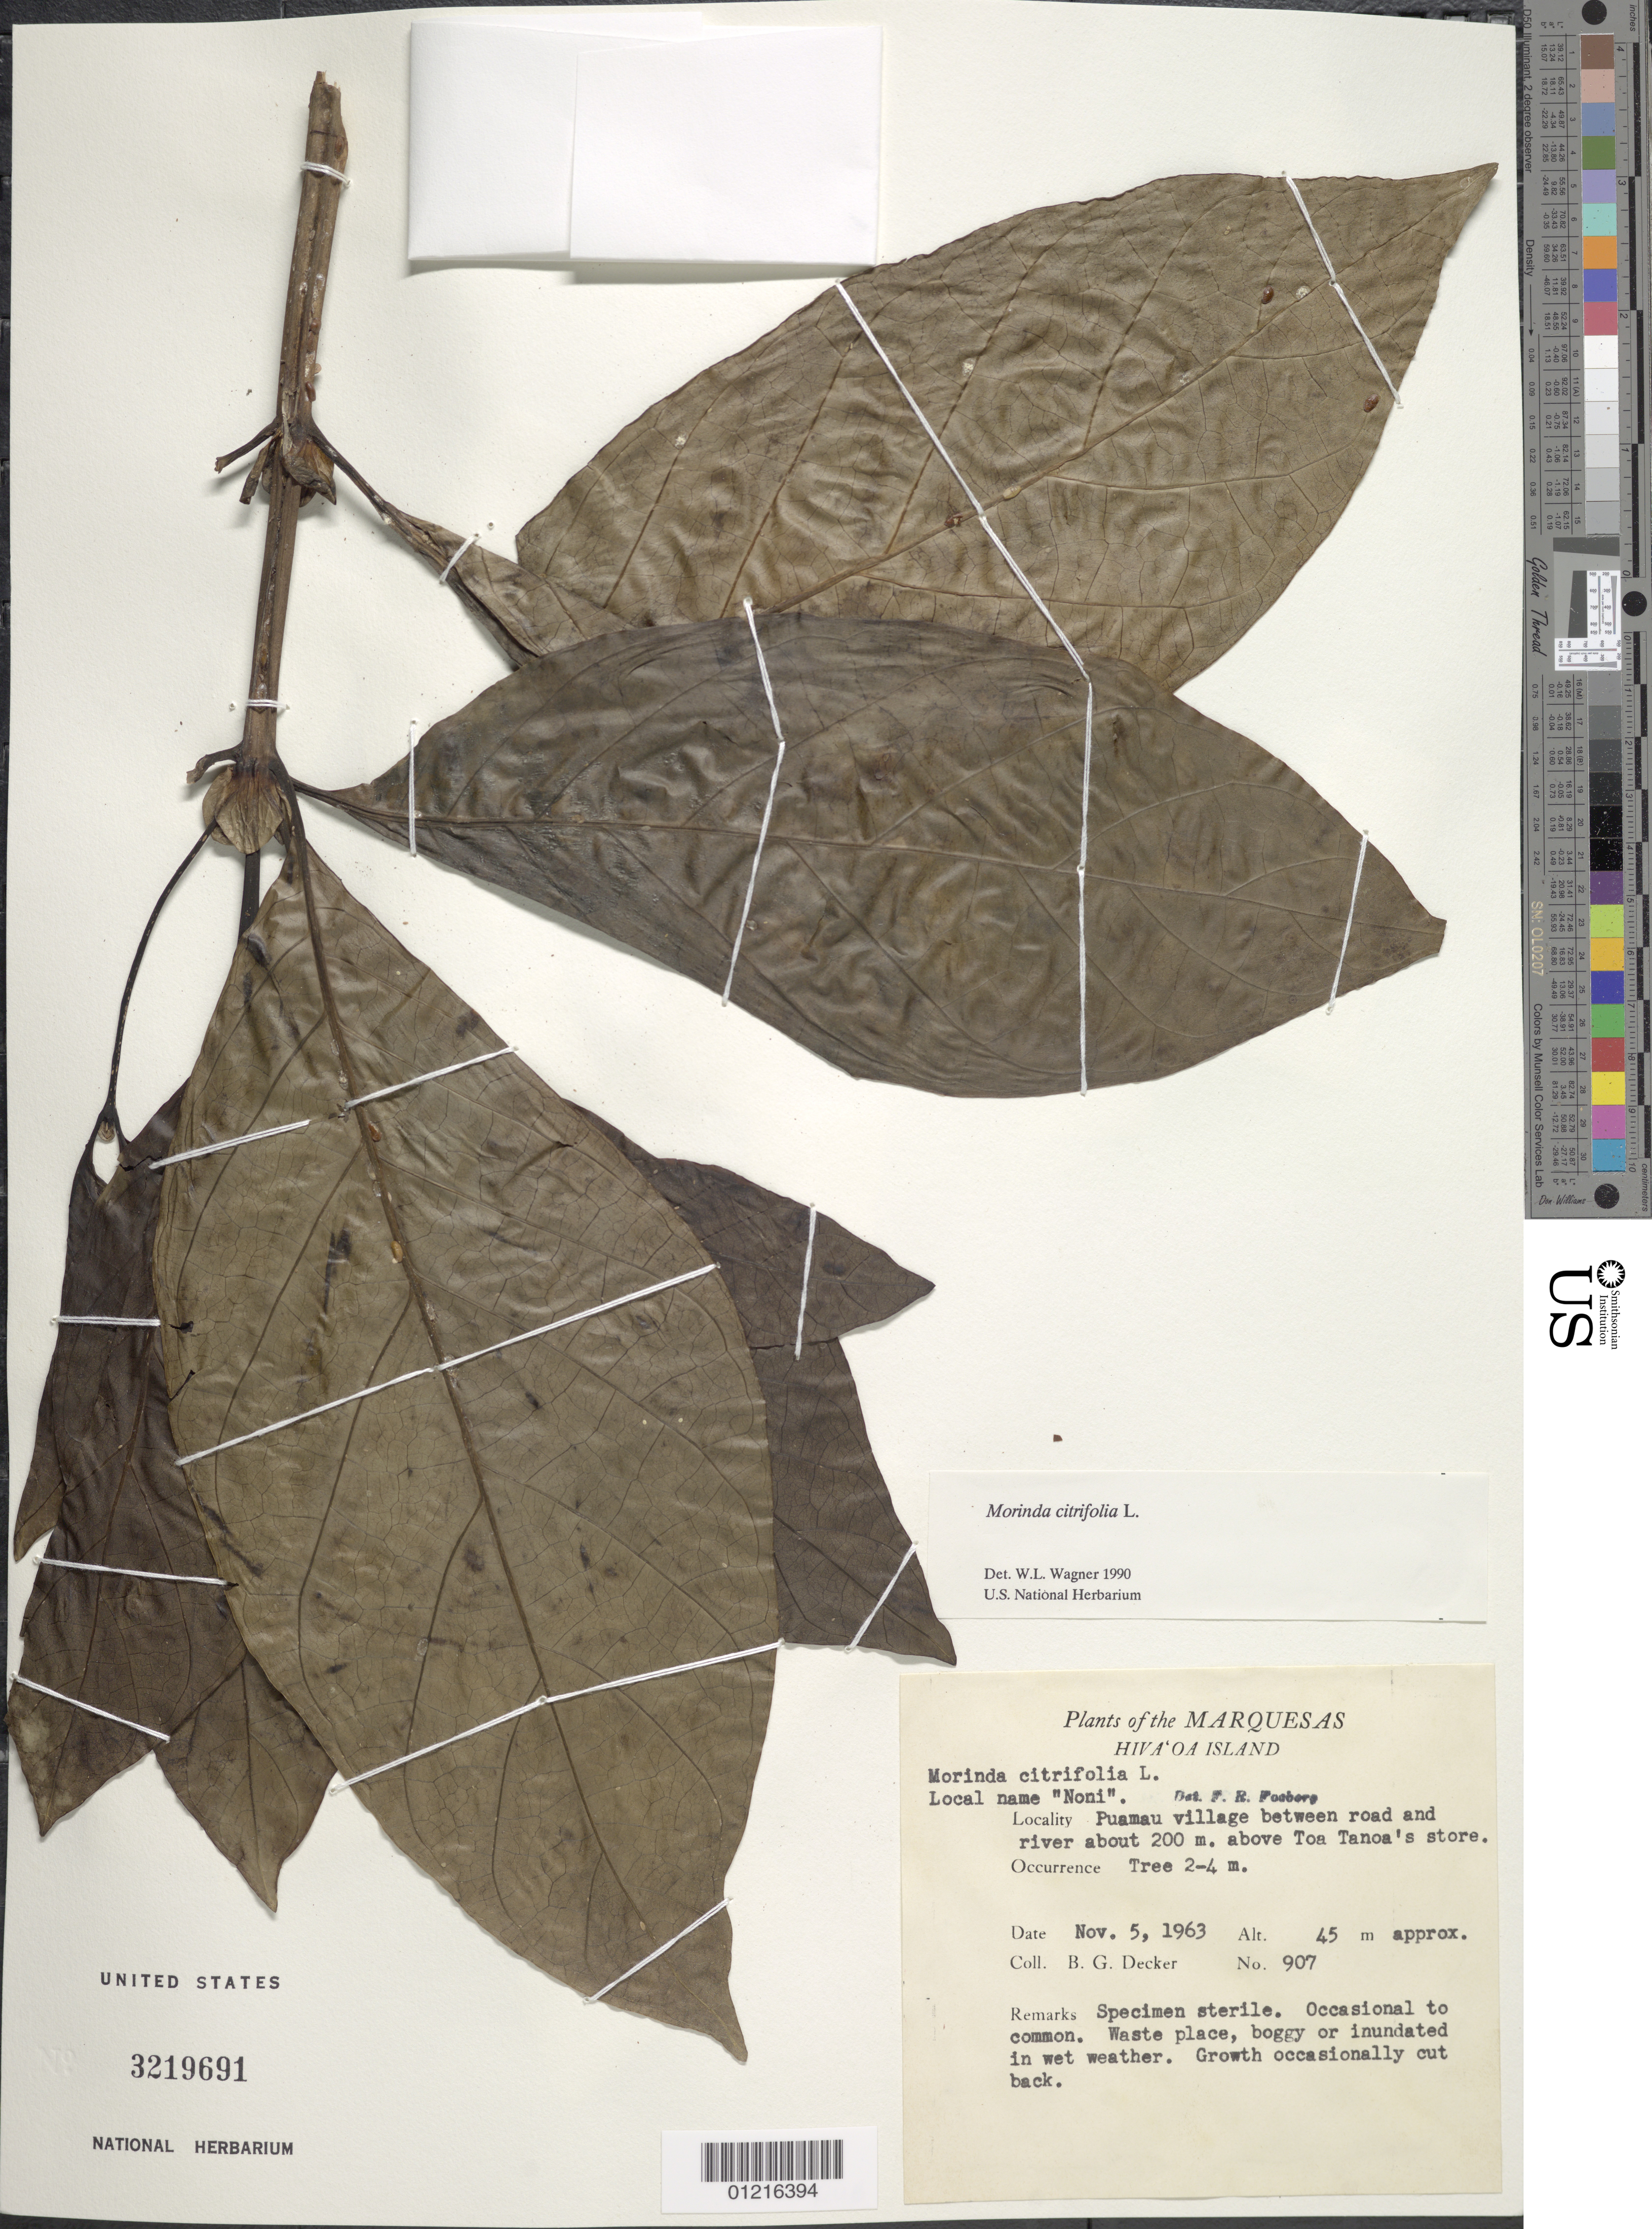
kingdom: Plantae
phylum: Tracheophyta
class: Magnoliopsida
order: Gentianales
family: Rubiaceae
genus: Morinda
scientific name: Morinda citrifolia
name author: L.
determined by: Wagner, W. L., (BOT), Smithsonian Institution - National Museum of Natural History (UNITED STATES)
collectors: B. G. Decker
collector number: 907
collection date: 1963-11-05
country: French Polynesia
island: Hiva Oa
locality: Puamau village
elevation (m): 45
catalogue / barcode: US 3219691